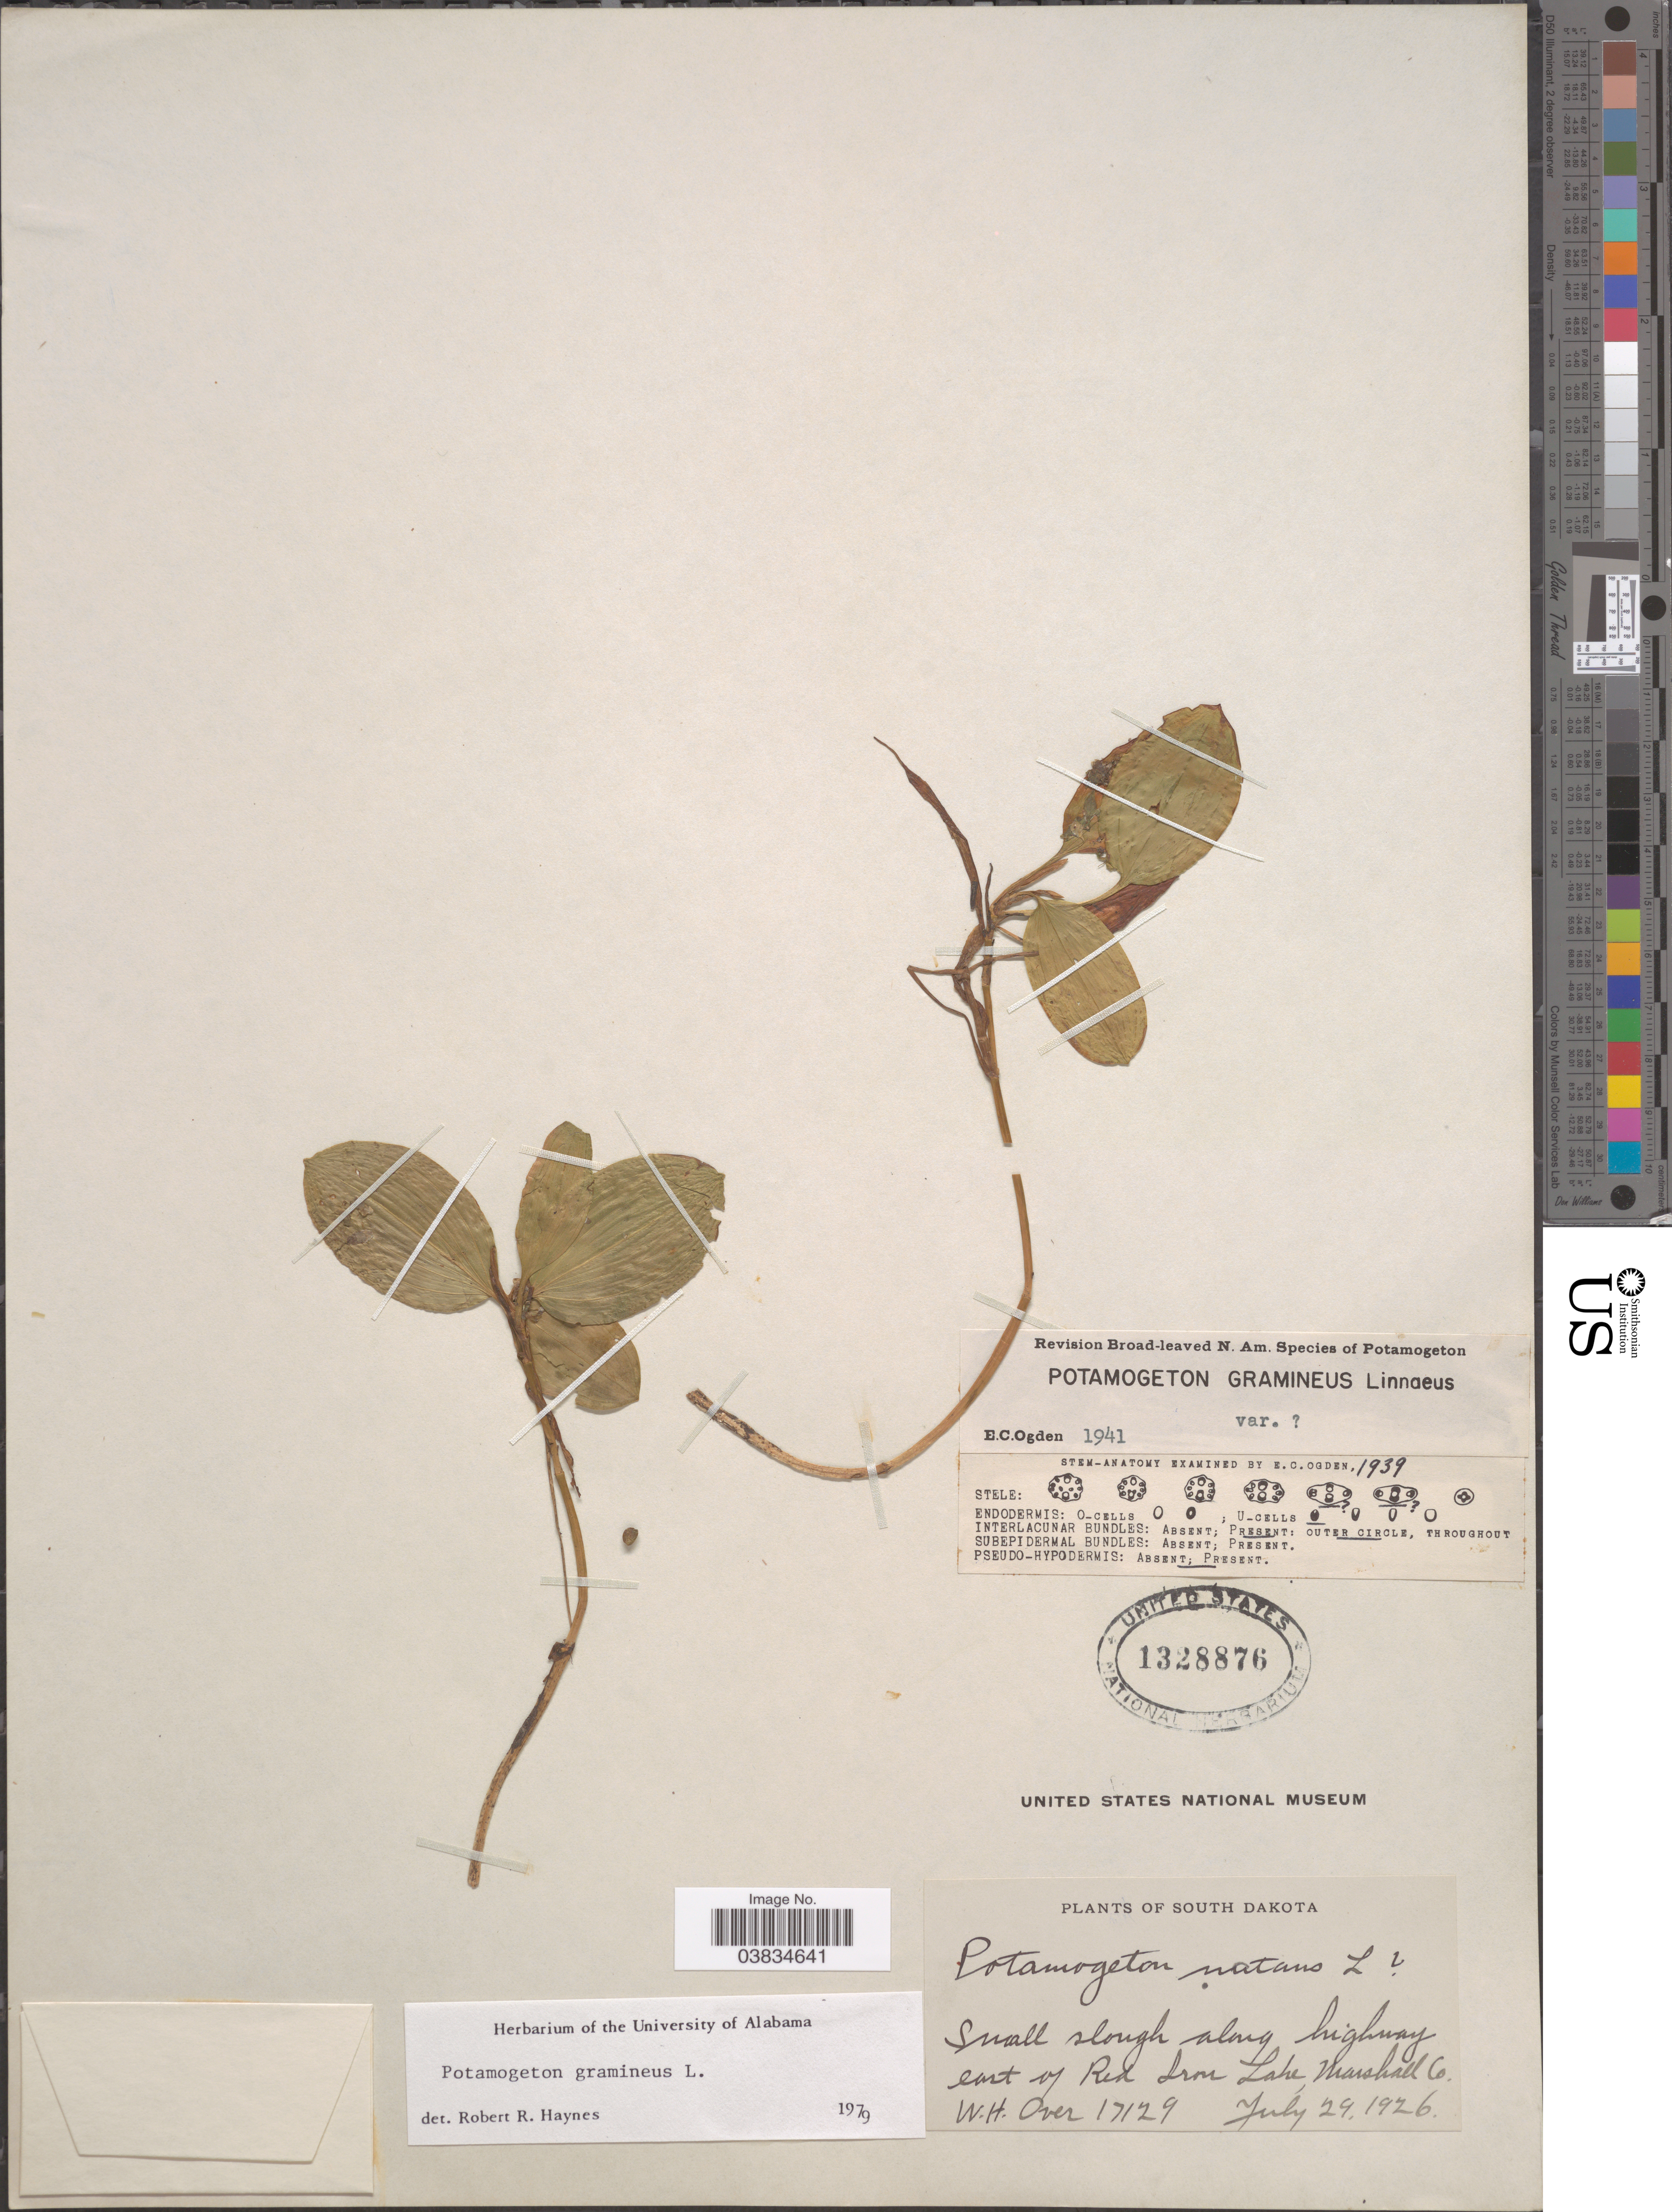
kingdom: Plantae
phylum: Tracheophyta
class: Liliopsida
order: Alismatales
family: Potamogetonaceae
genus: Potamogeton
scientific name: Potamogeton gramineus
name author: L.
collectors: W. Over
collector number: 17129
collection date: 1926-07-29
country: United States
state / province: South Dakota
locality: Along highway east of Red Iron Lake, Marshall Co.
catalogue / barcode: US 1328876